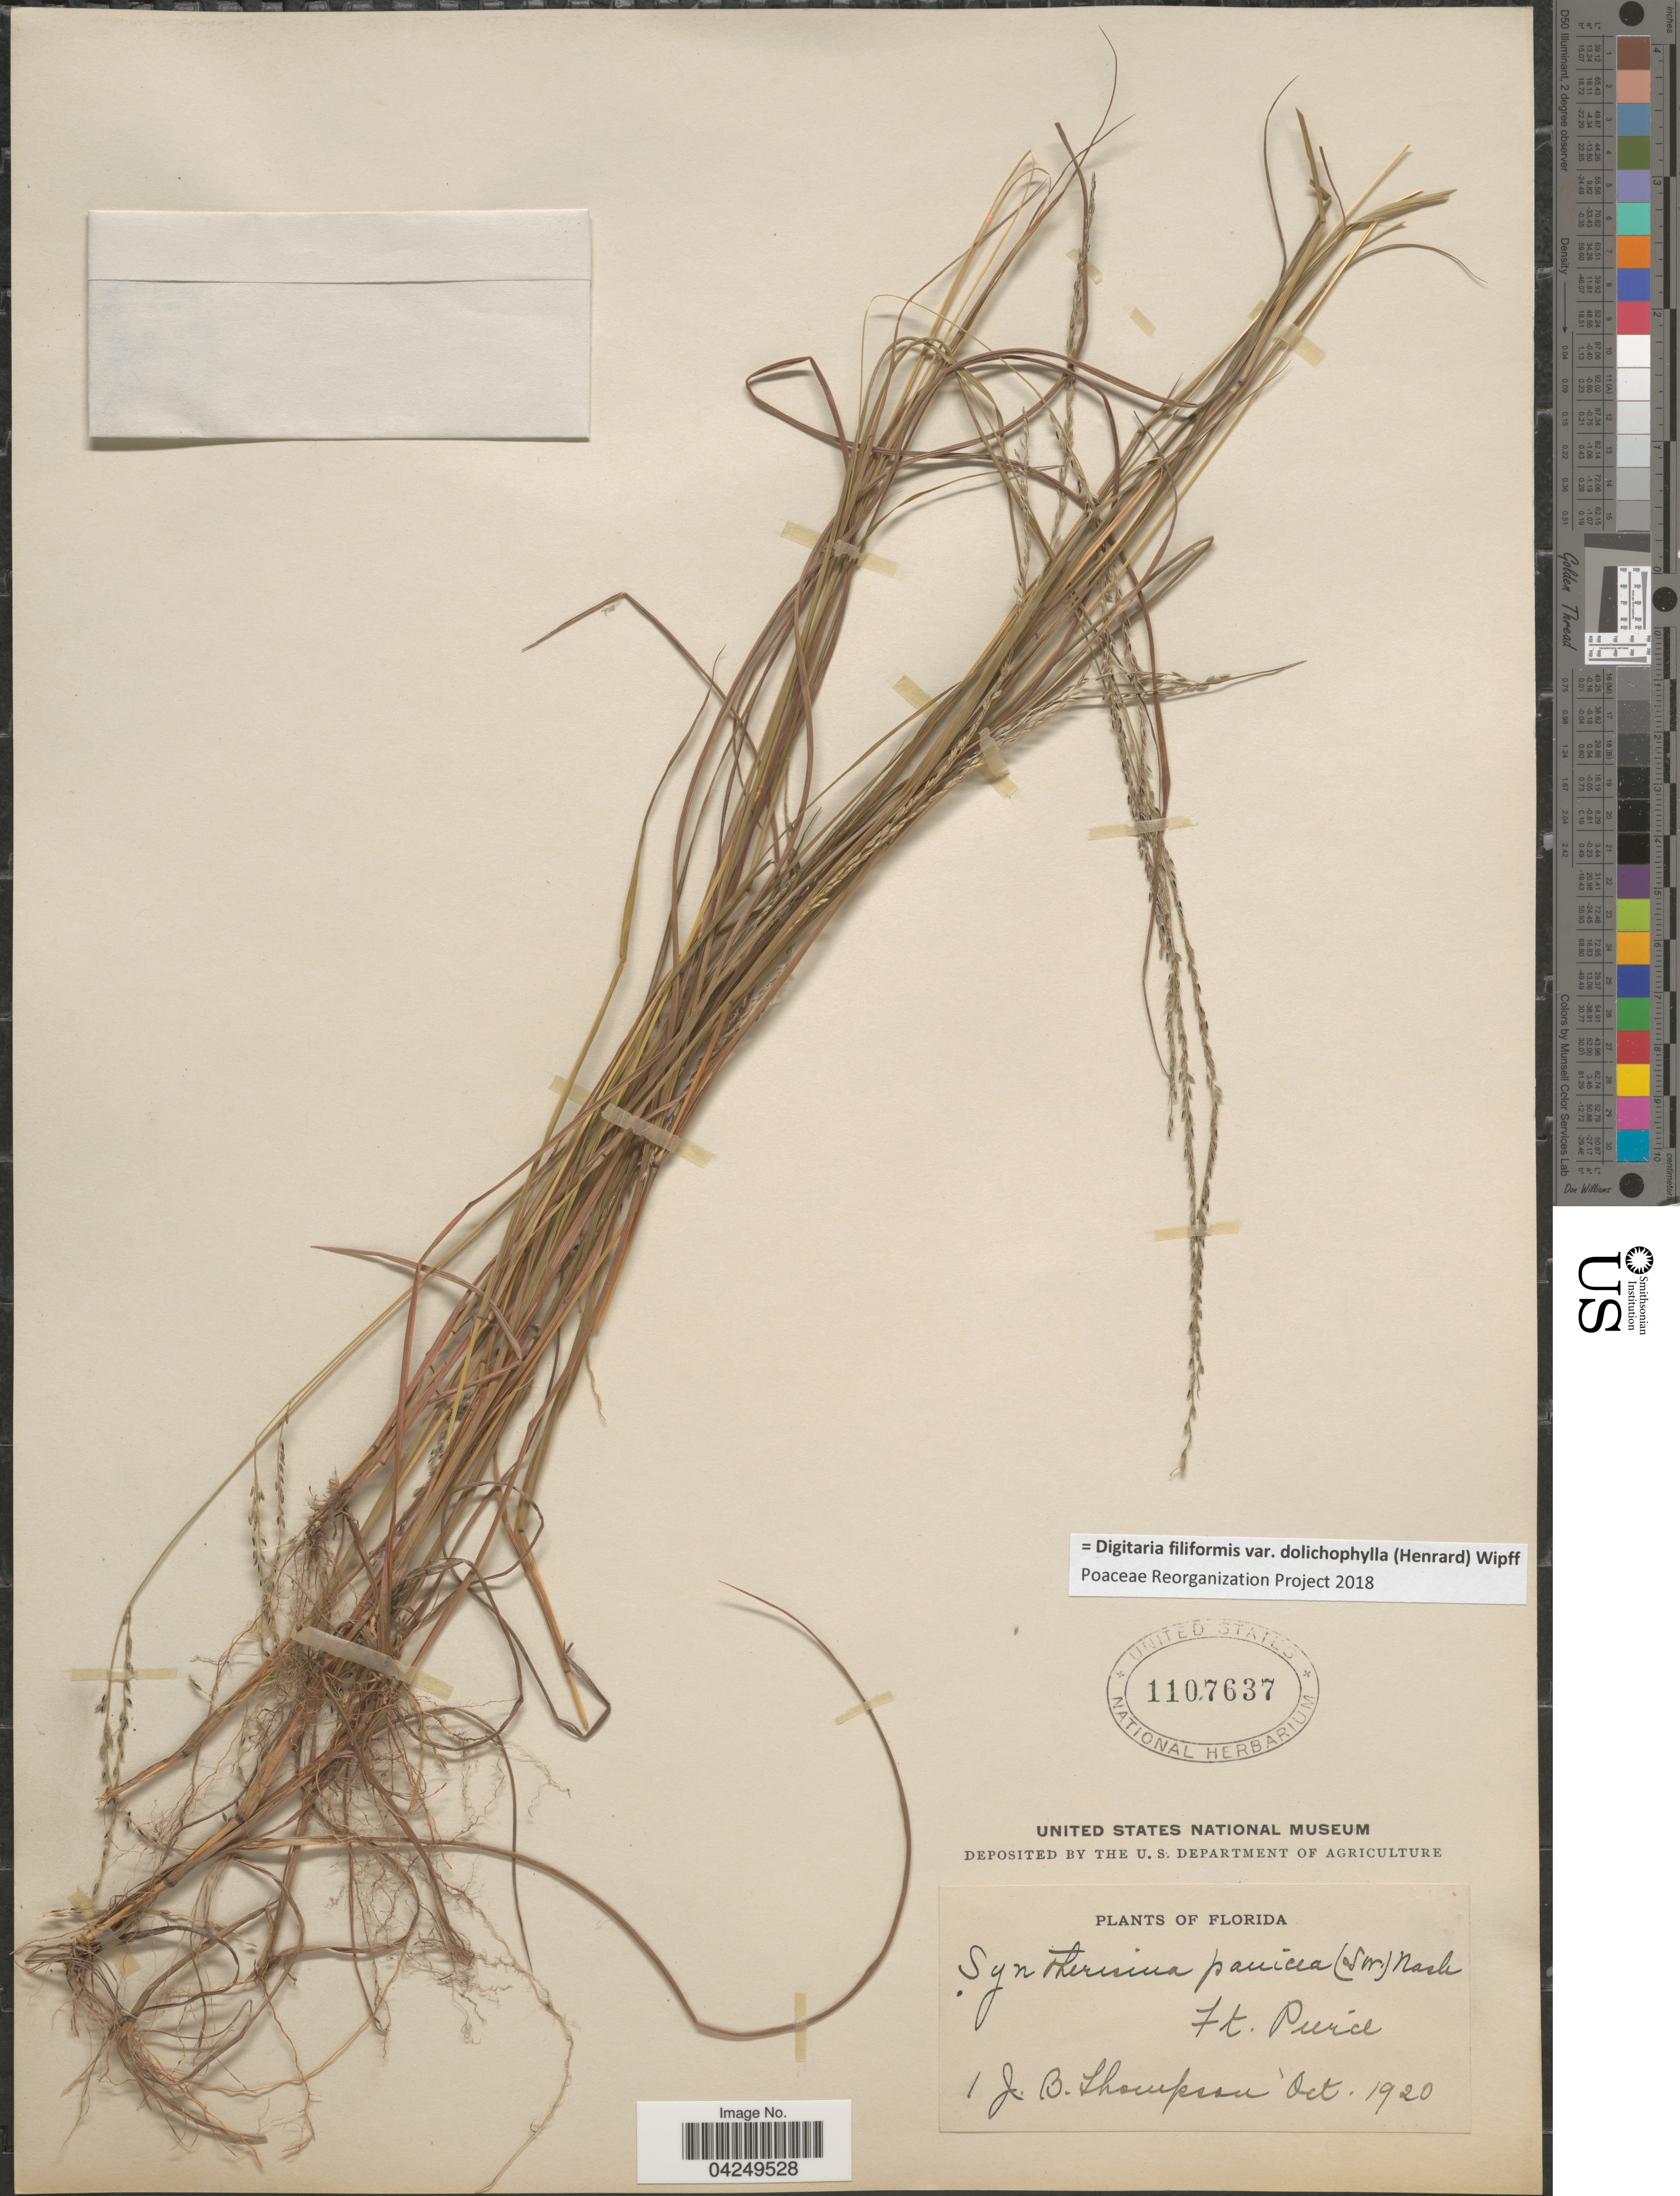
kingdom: Plantae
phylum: Tracheophyta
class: Liliopsida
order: Poales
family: Poaceae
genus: Digitaria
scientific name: Digitaria filiformis var. dolichophylla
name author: (Henr.) Wipff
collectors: J. B. Thompson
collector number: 1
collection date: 1920-10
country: United States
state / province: Florida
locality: Ft. Pierce.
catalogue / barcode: US 1107637